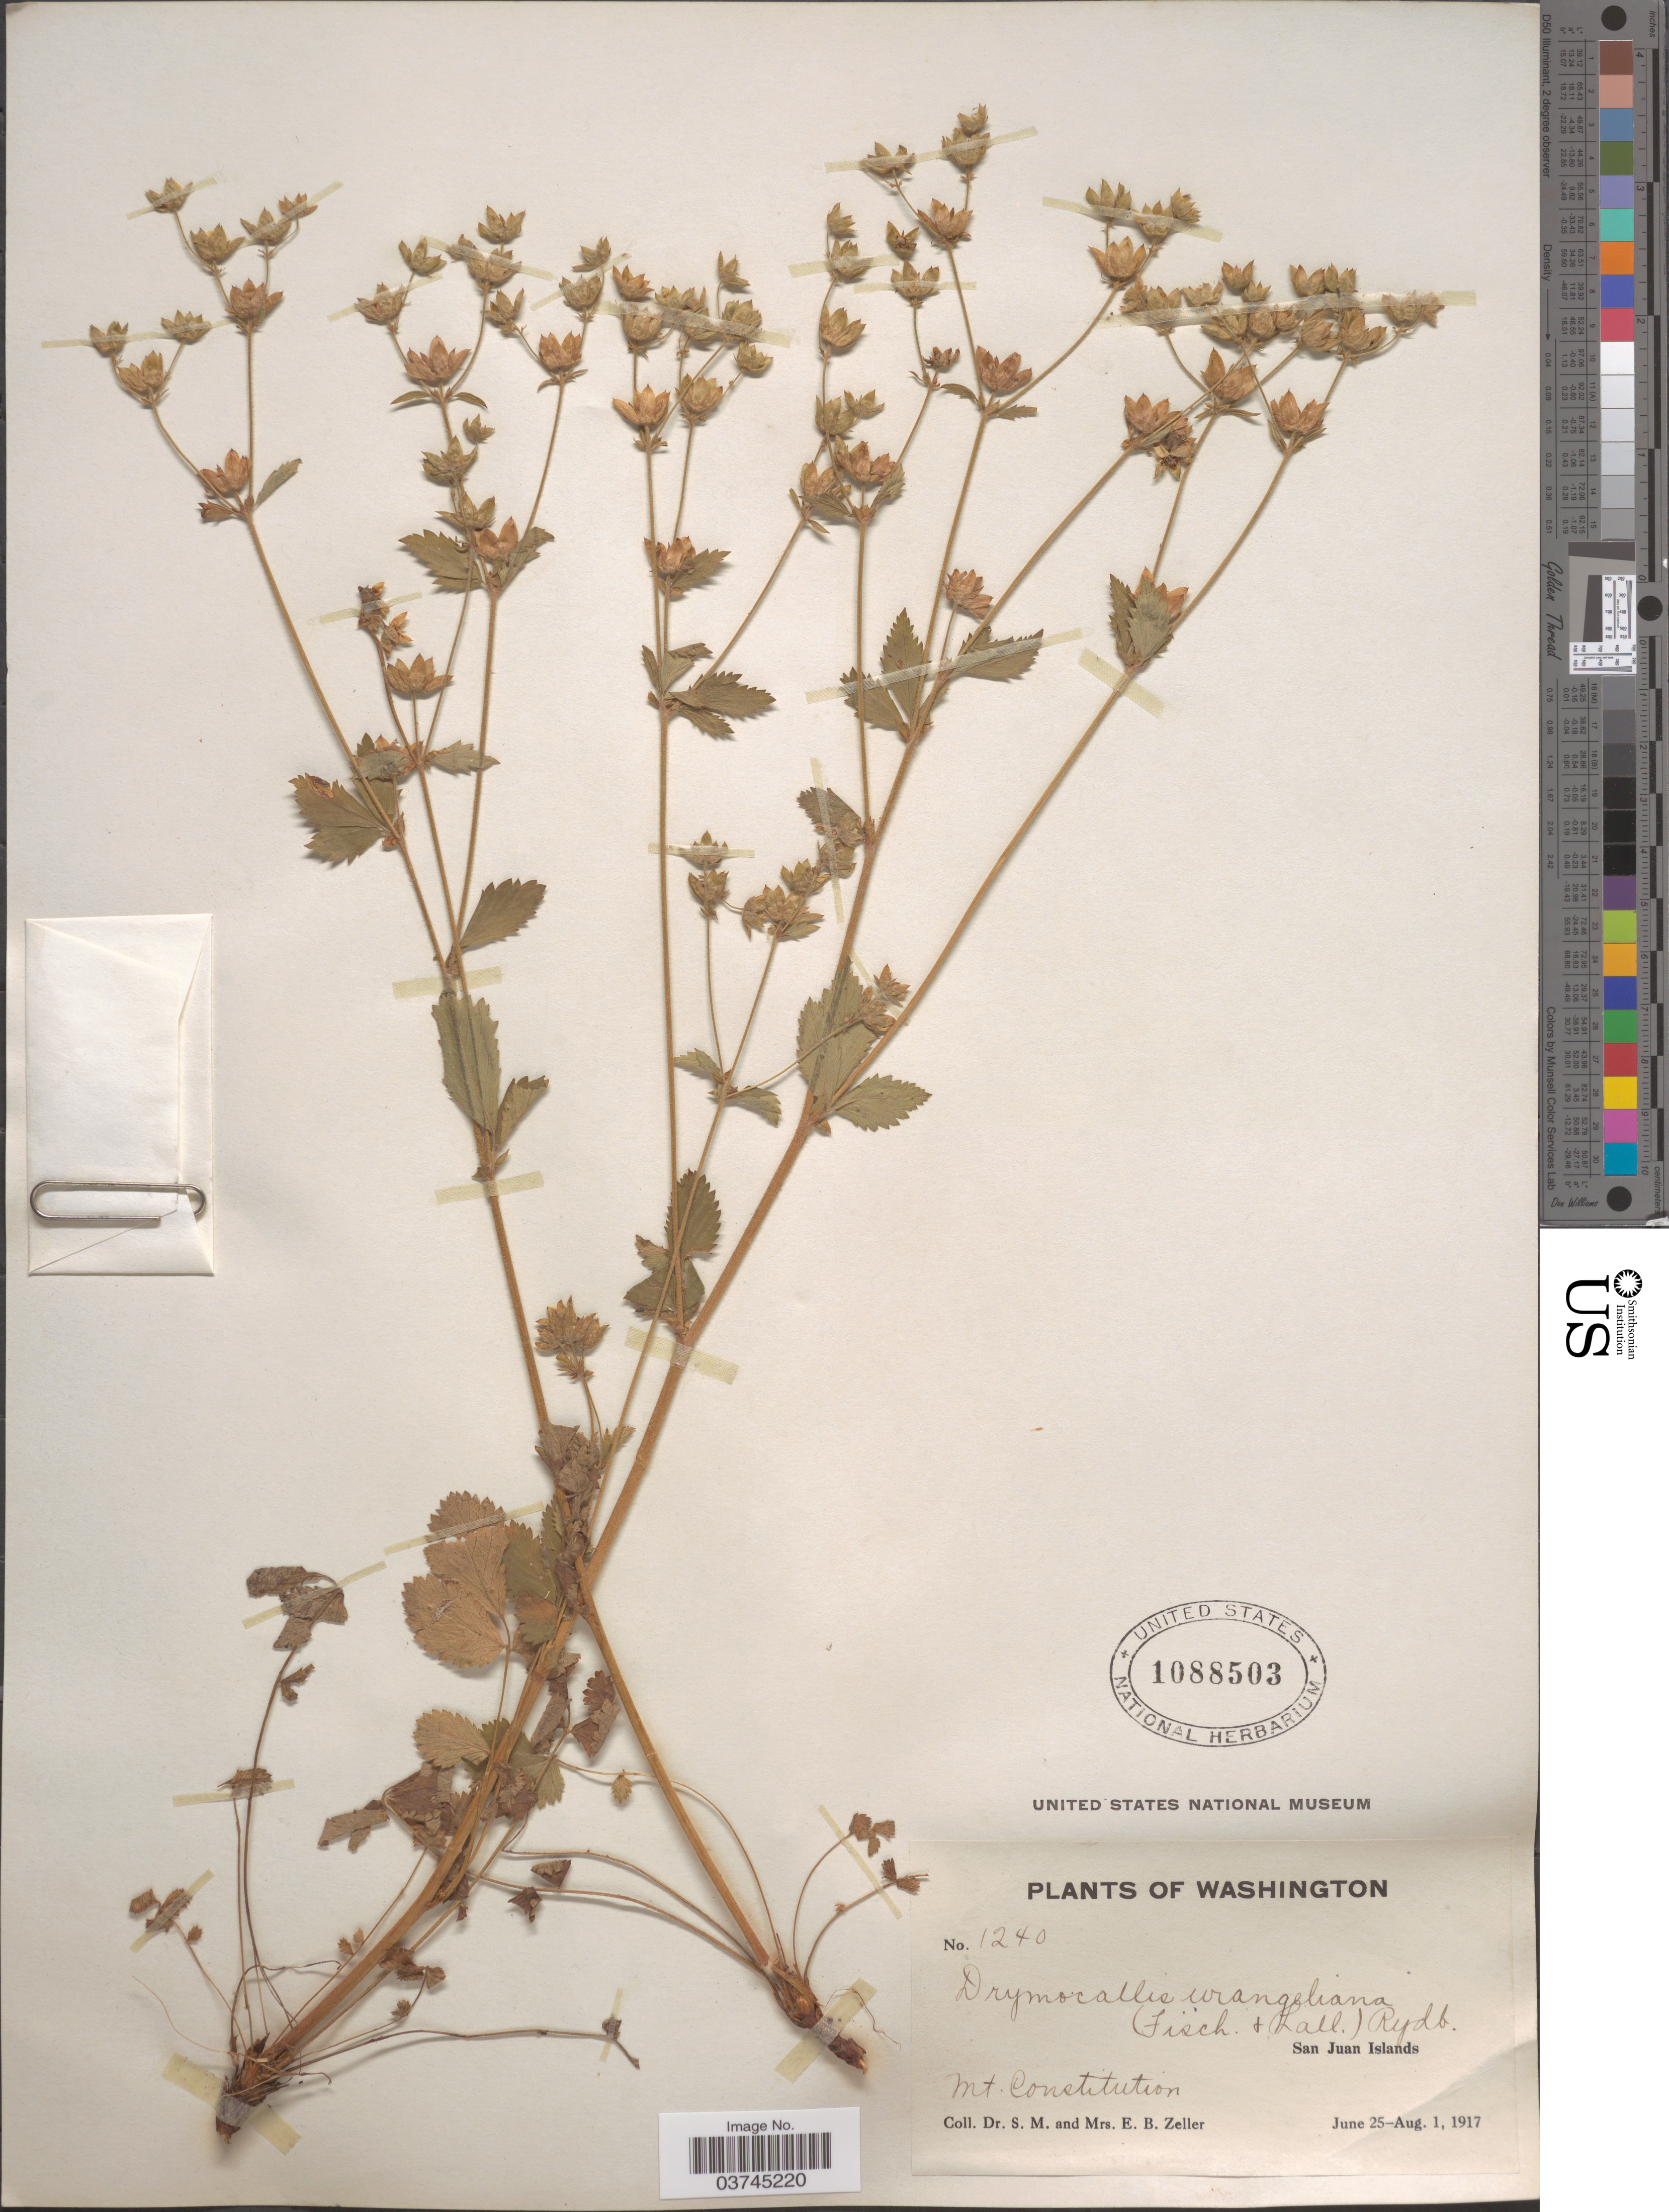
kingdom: Plantae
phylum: Tracheophyta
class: Magnoliopsida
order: Rosales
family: Rosaceae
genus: Drymocallis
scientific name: Drymocallis glandulosa var. wrangelliana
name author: (Greene) Ertter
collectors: S. Zeller & E. Zeller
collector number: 1240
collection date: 1917-06-25/1917-08-01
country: United States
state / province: Washington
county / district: San Juan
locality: San Juan Islands. Mt. Constitution.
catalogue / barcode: US 1088503